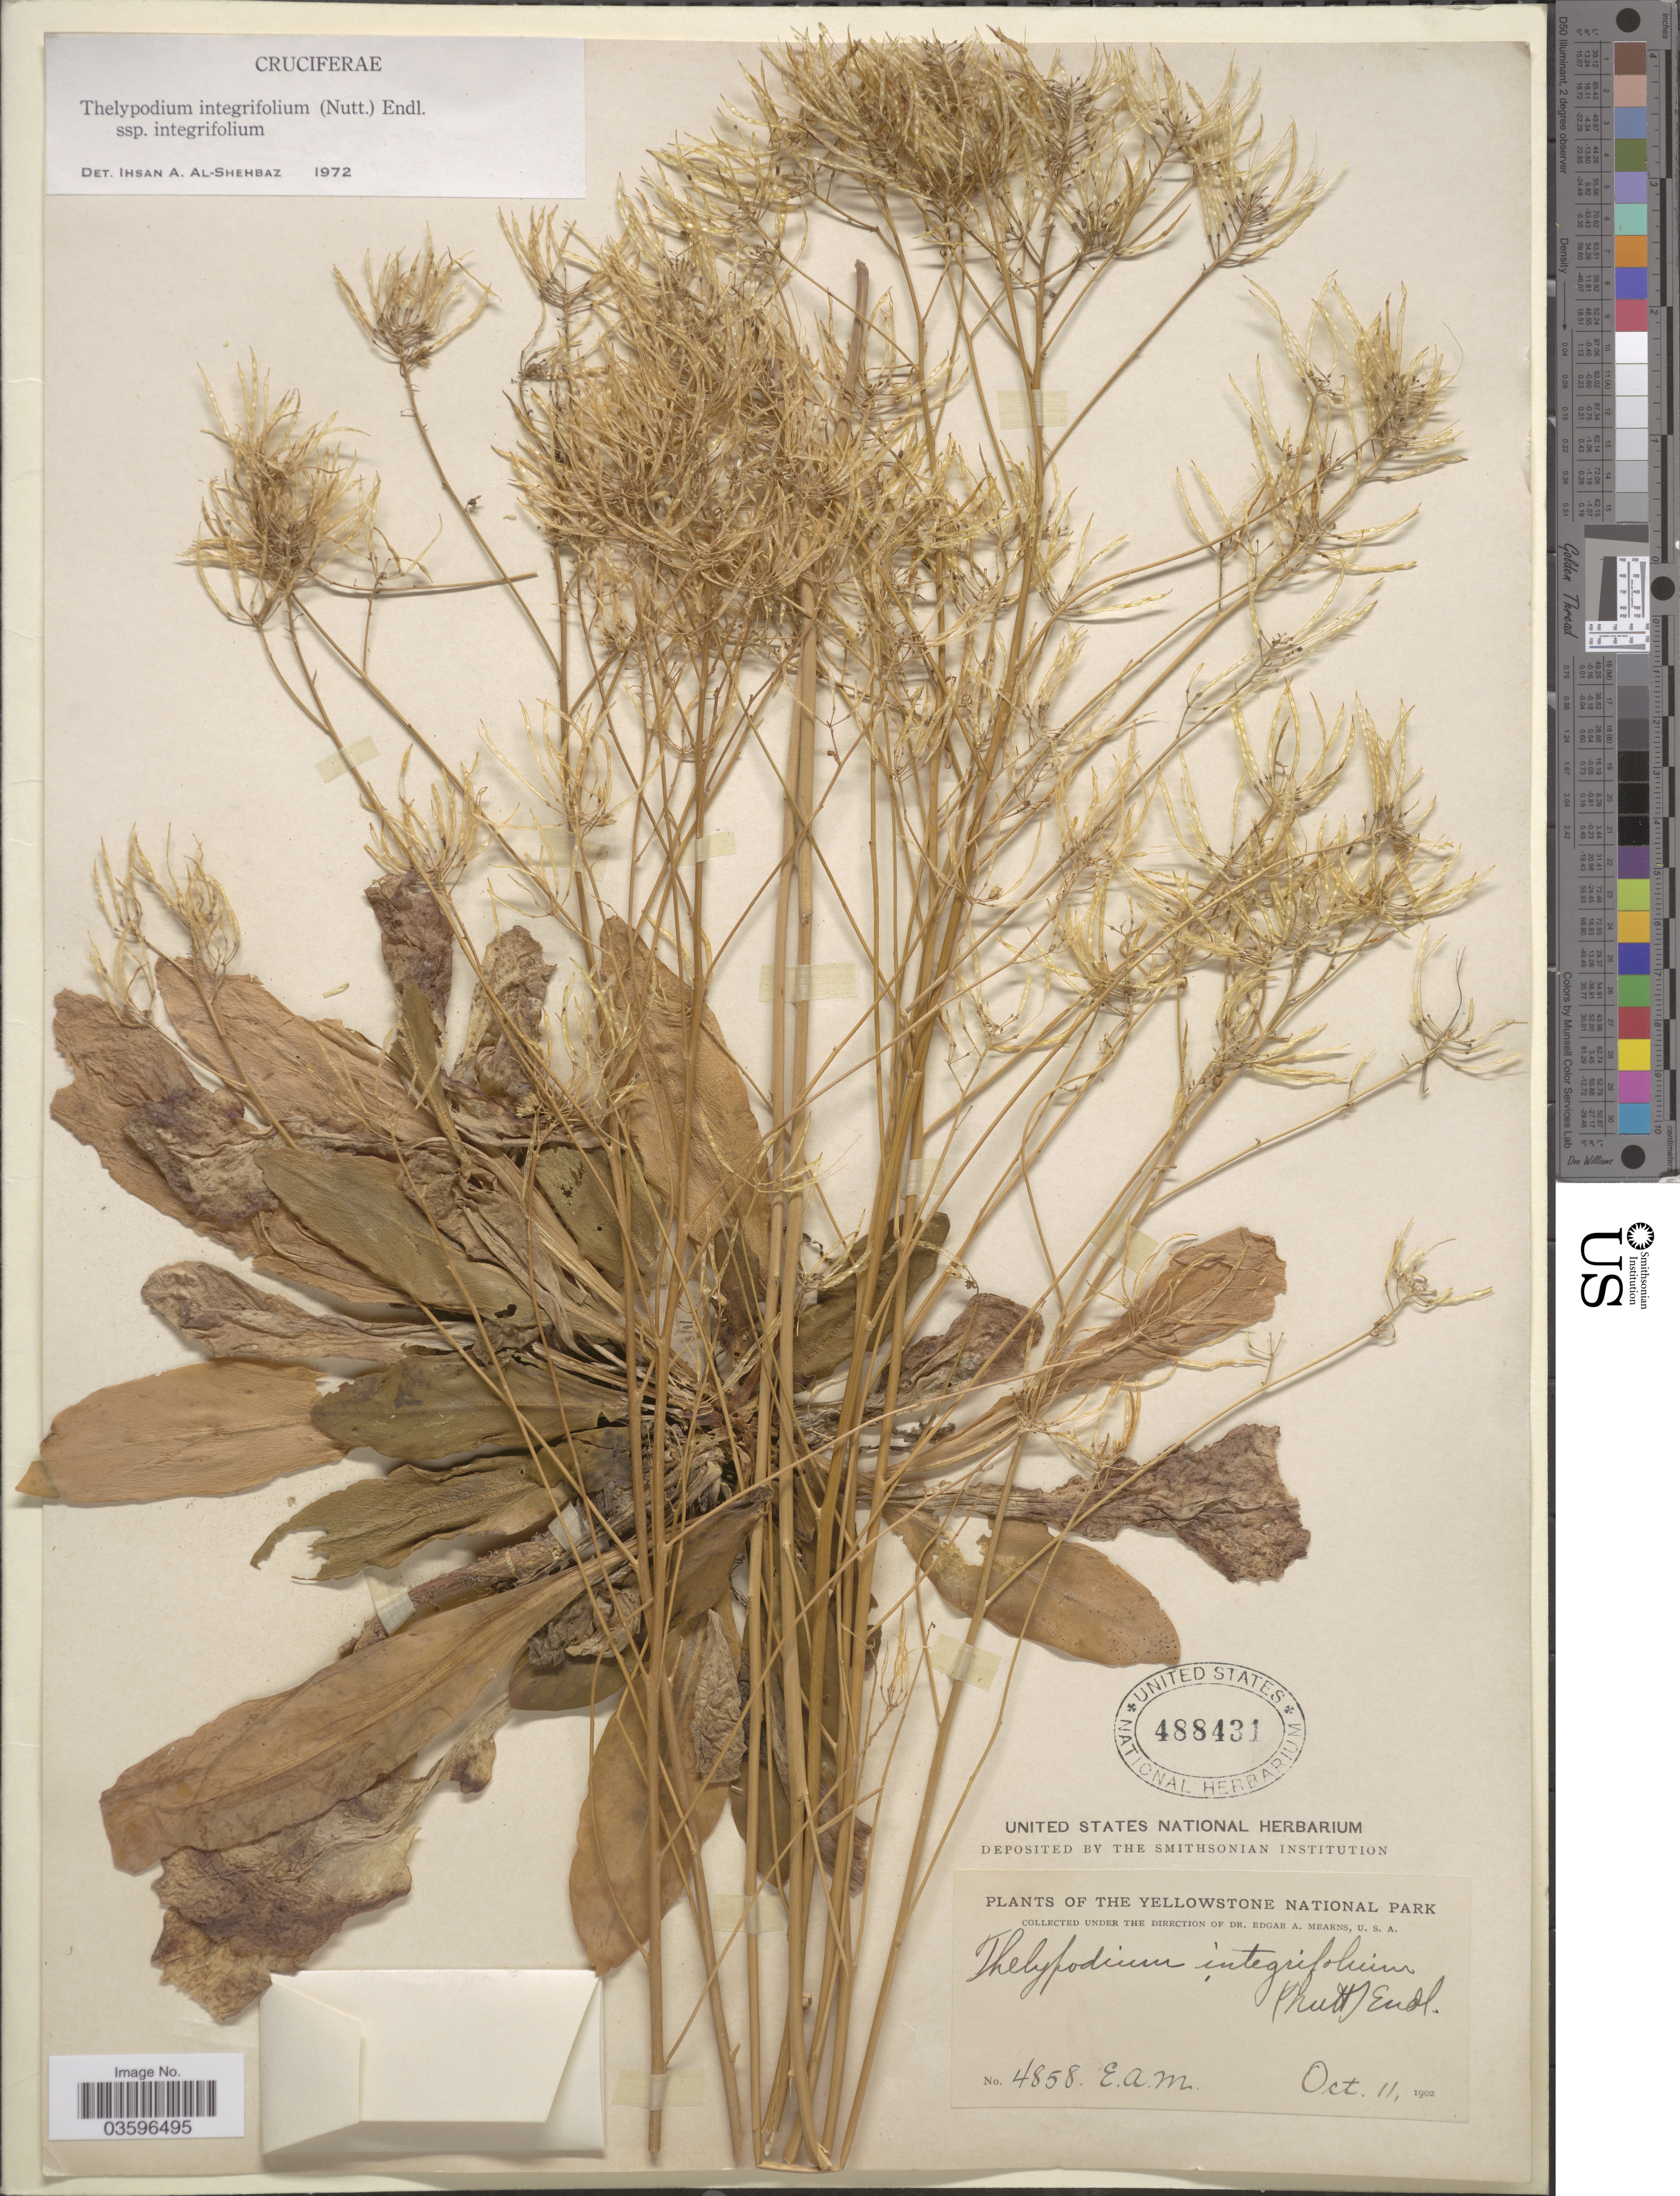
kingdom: Plantae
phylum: Tracheophyta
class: Magnoliopsida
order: Brassicales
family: Brassicaceae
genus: Thelypodium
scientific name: Thelypodium integrifolium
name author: (Nutt.) Endl.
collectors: E. A. Mearns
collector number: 4858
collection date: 1902-10-11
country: United States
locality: Yellowstone National Park.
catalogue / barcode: US 488431